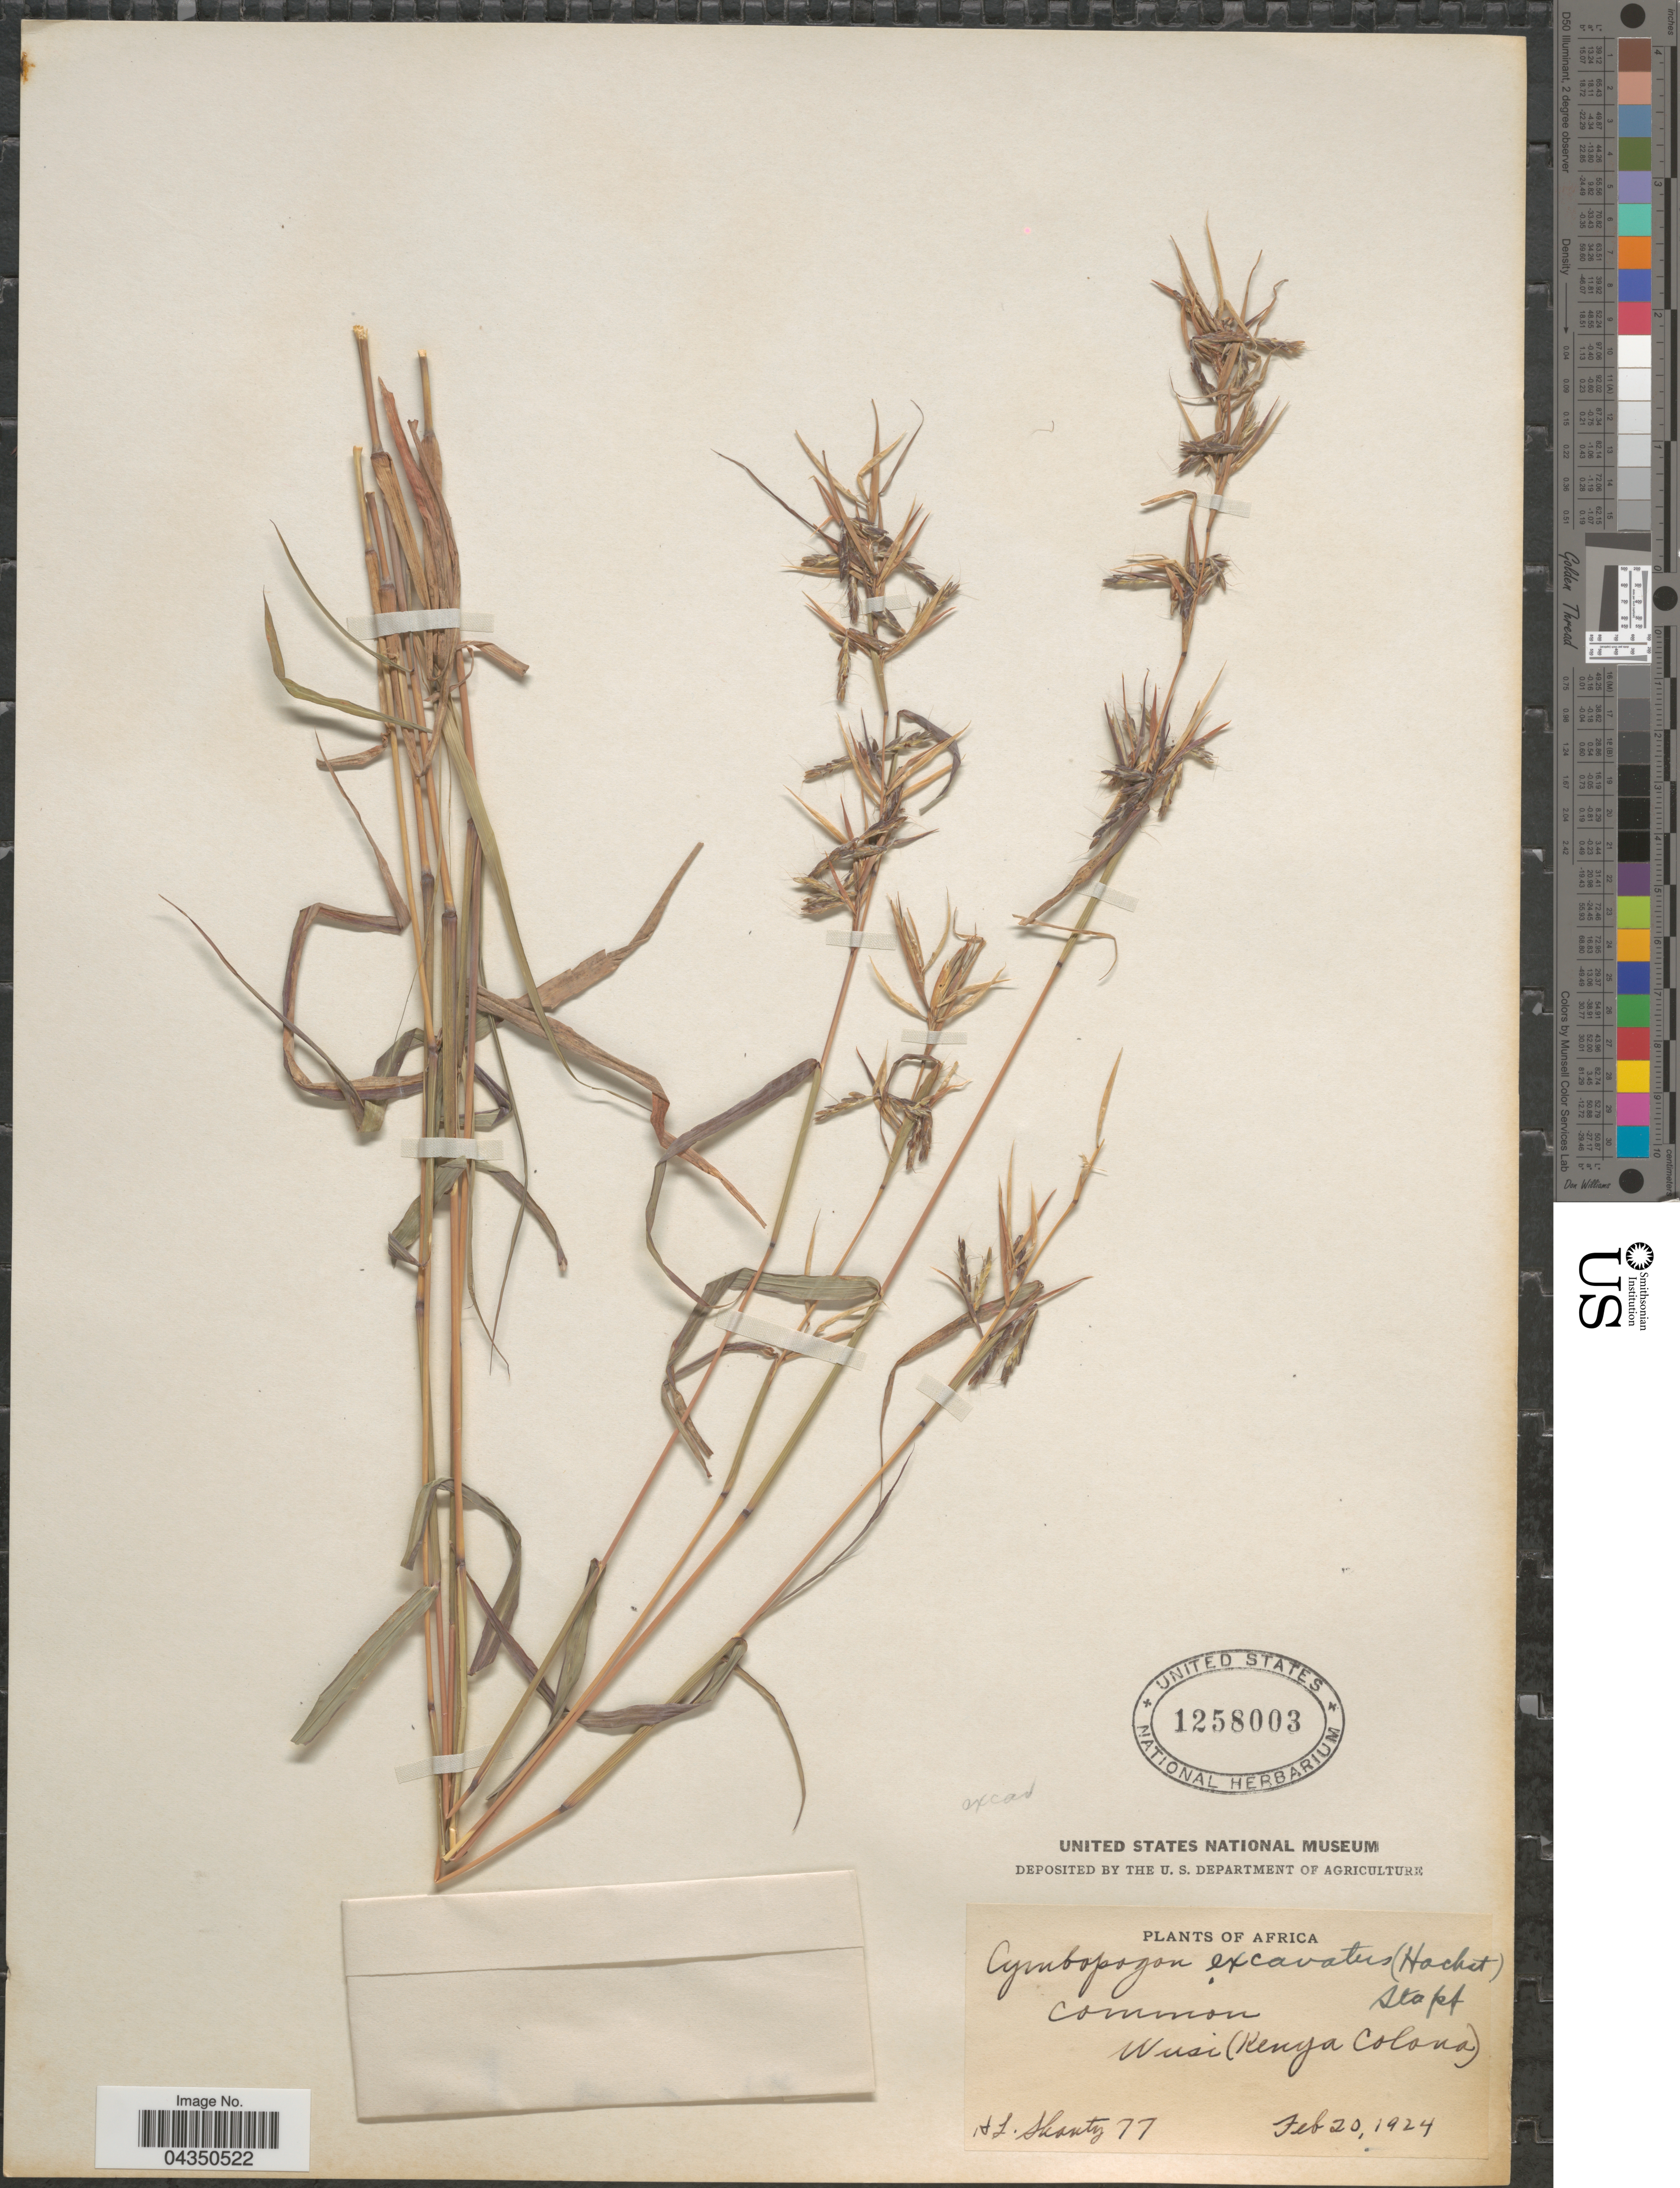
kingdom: Plantae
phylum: Tracheophyta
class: Liliopsida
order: Poales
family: Poaceae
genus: Cymbopogon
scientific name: Cymbopogon caesius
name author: (Nees ex Hook. & Arn.) Stapf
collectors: H. Shantz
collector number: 77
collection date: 1924-02-20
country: Kenya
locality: Wusi (Kenya Colony).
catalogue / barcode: US 1258003